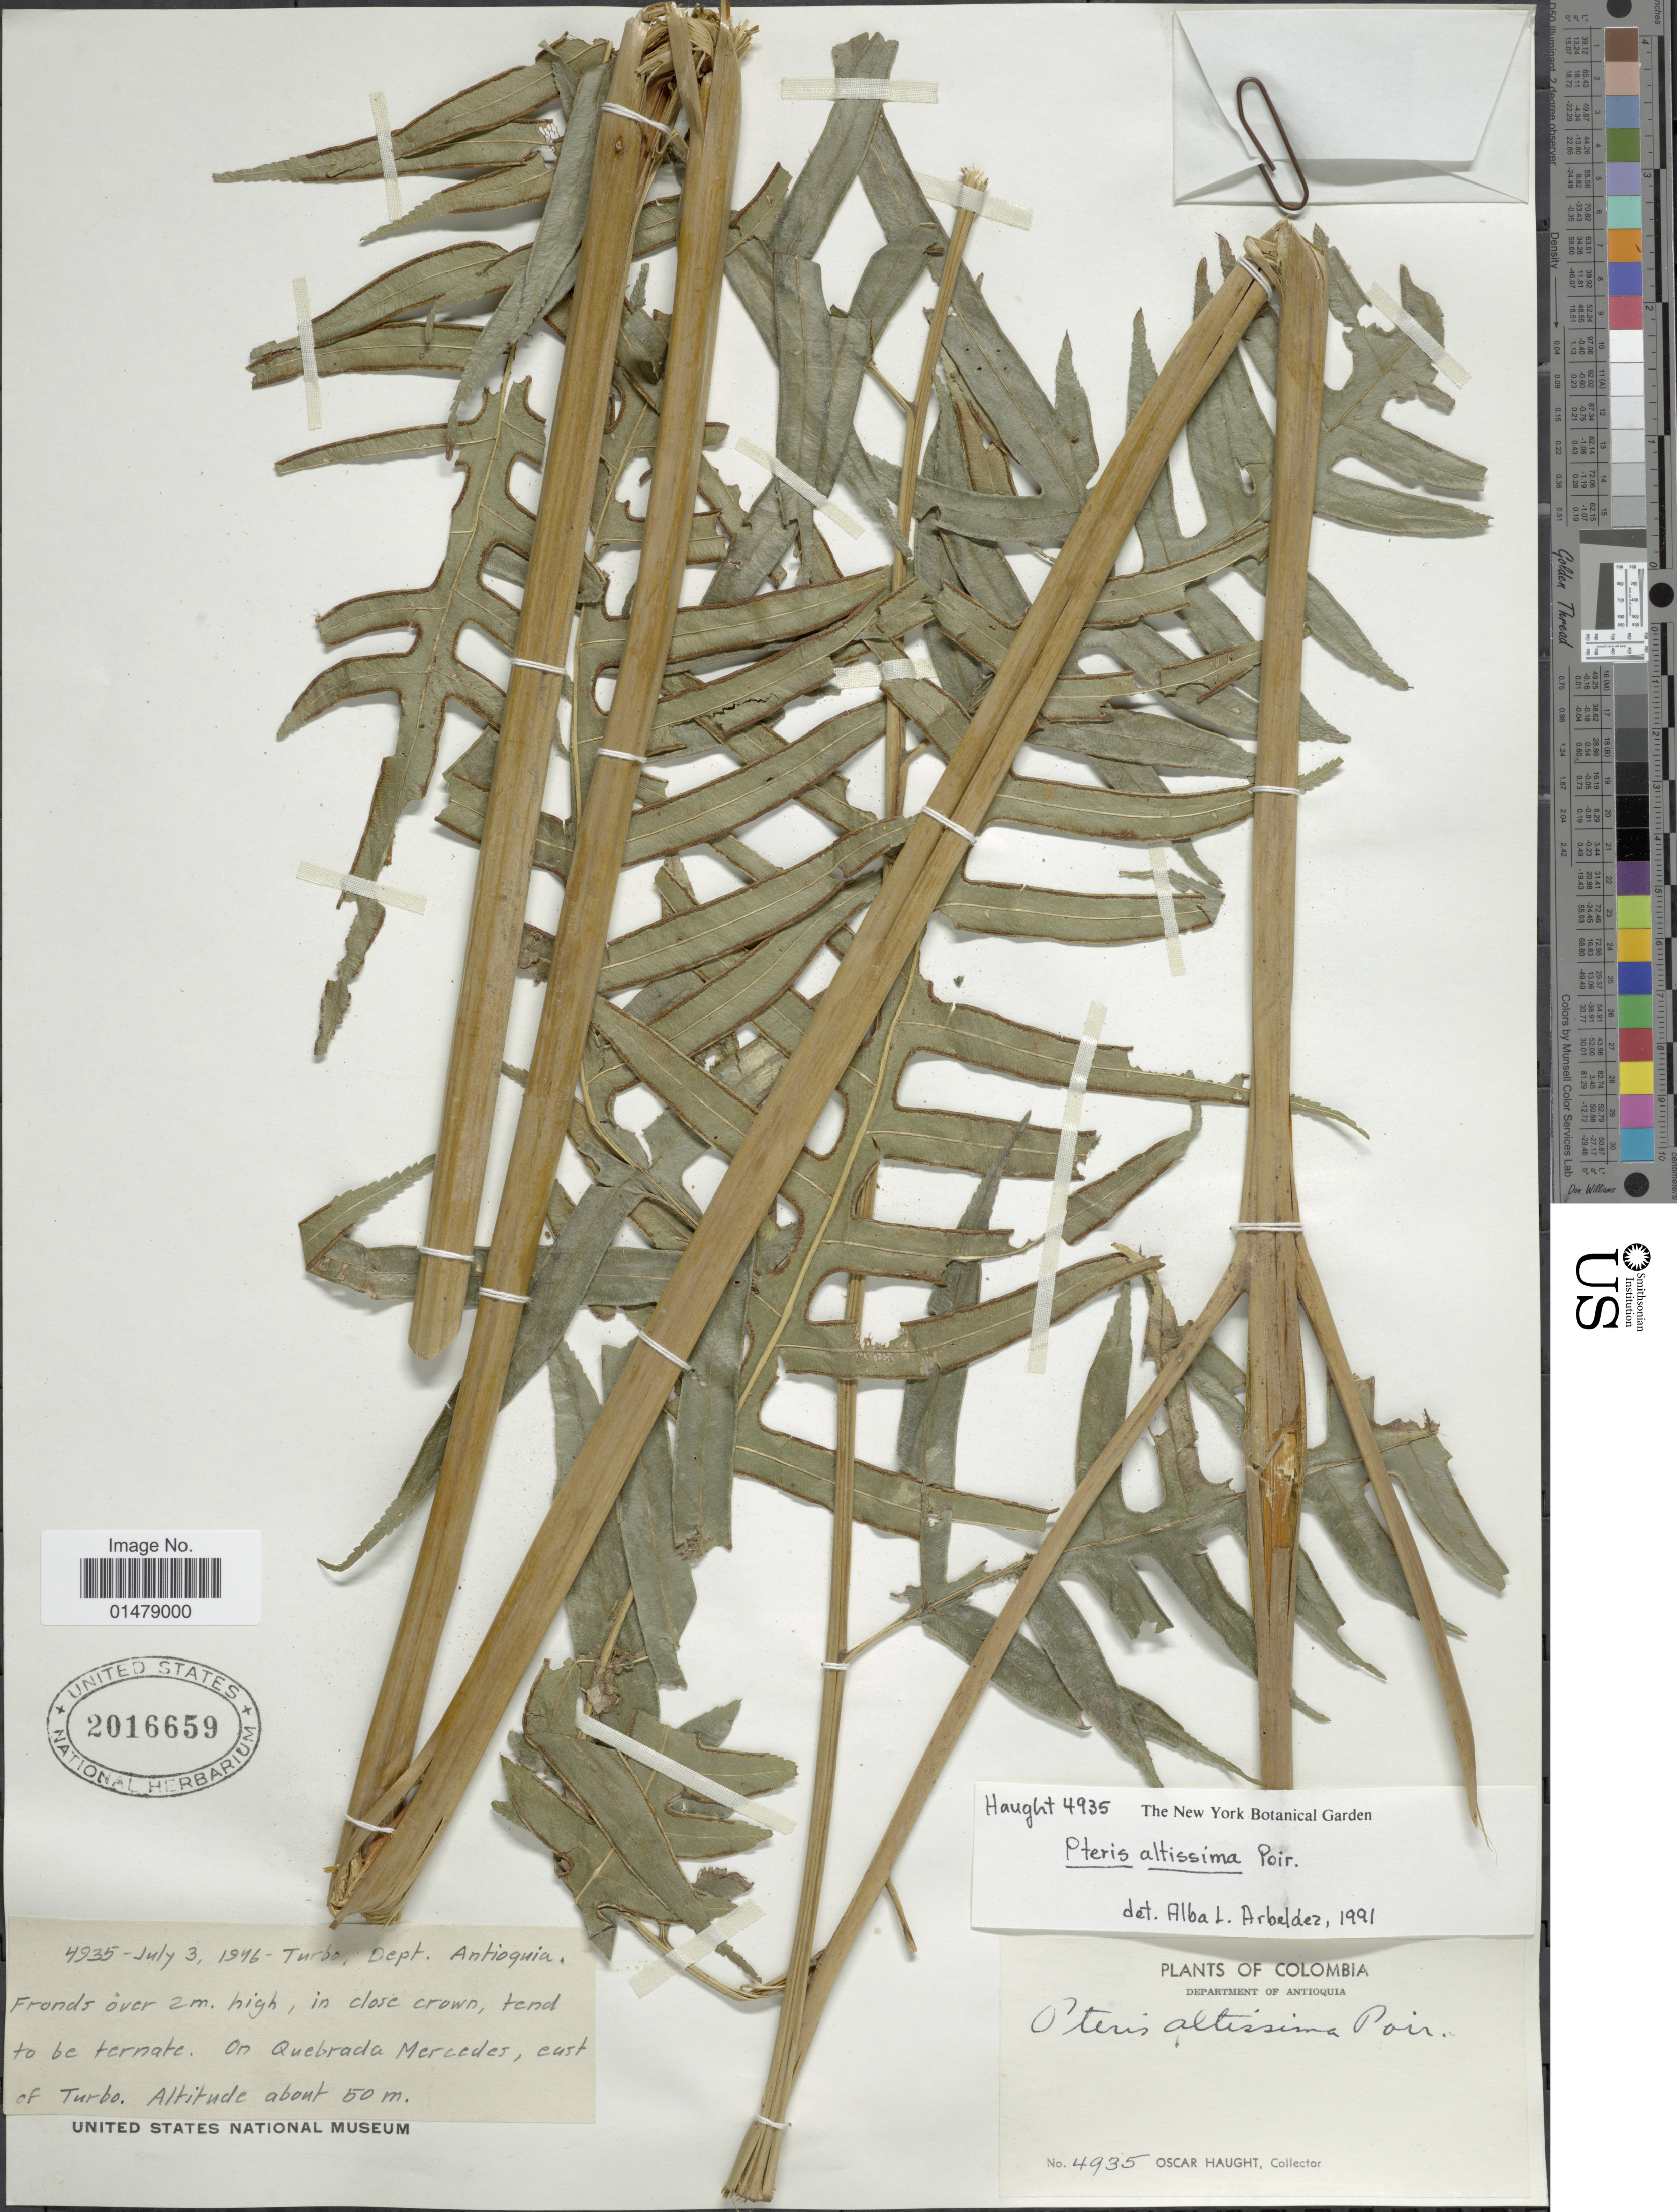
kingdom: Plantae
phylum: Tracheophyta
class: Polypodiopsida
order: Polypodiales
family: Pteridaceae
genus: Pteris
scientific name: Pteris altissima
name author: Poir.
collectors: O. L. Haught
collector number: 4935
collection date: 1946-07-03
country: Colombia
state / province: Antioquia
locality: Turbo, Dept. Antioquia. On Quebrada Mercedes, east of Turbo.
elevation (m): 50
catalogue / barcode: US 2016659